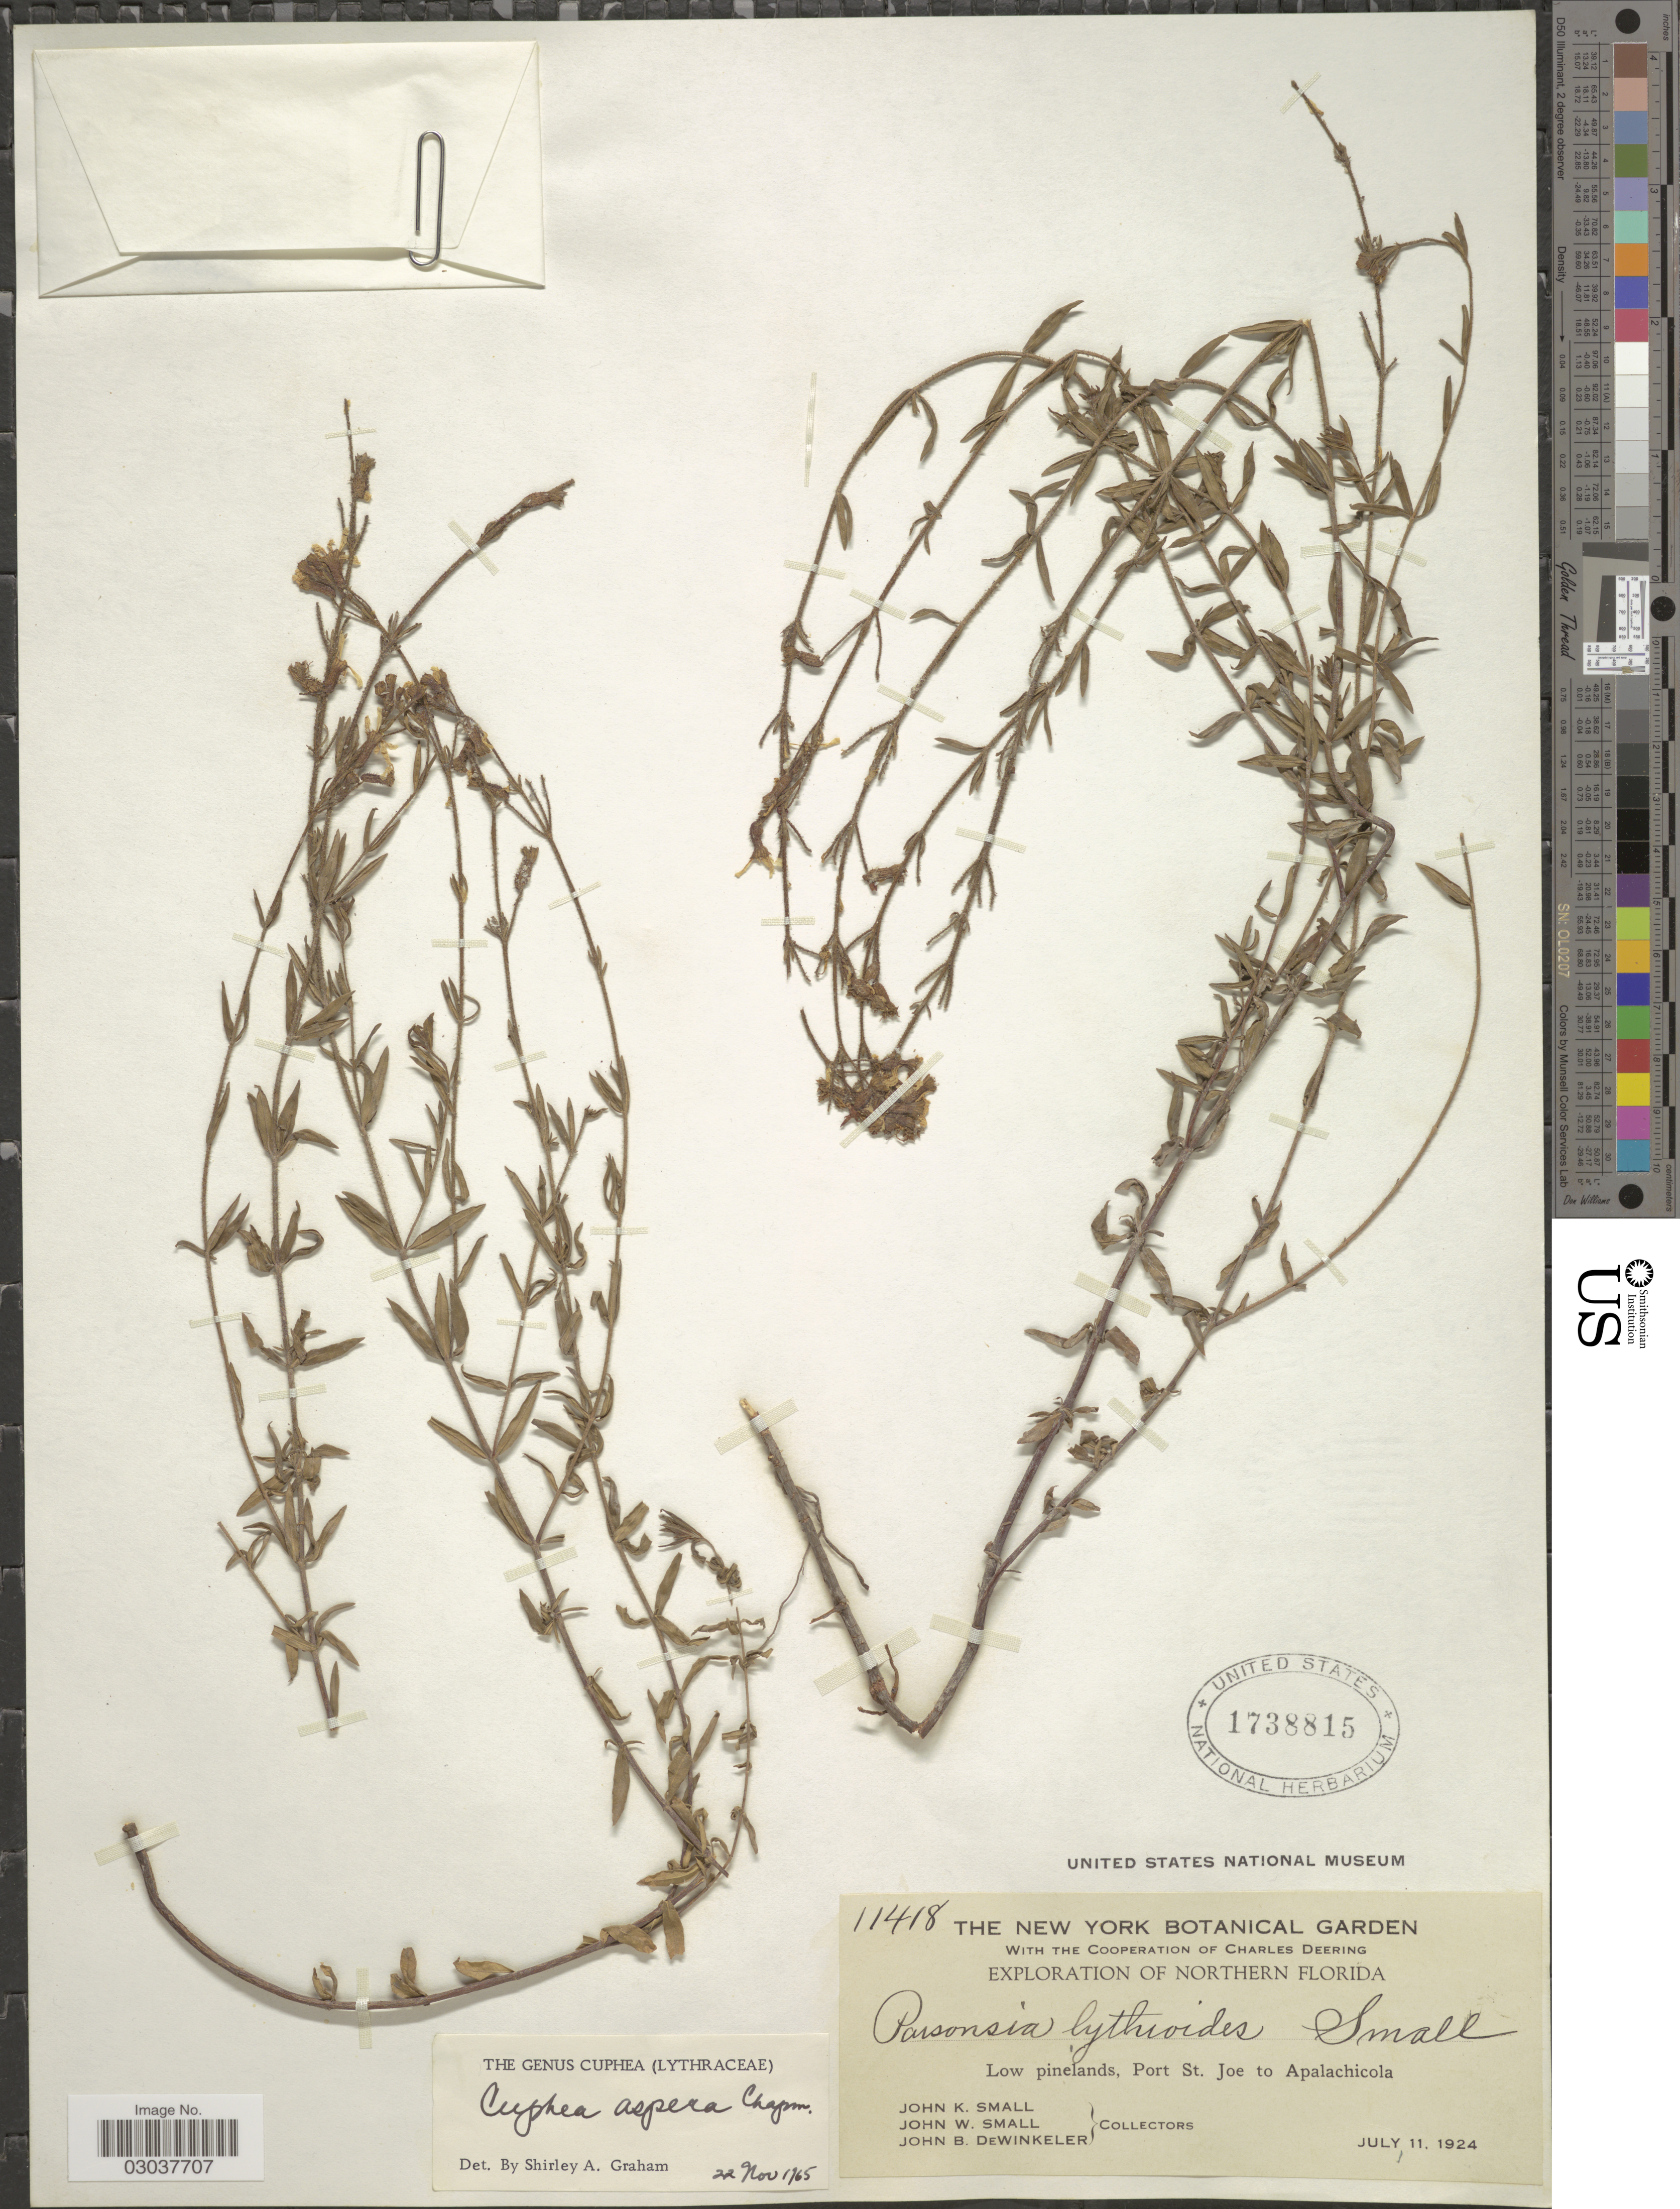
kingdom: Plantae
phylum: Tracheophyta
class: Magnoliopsida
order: Myrtales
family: Lythraceae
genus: Cuphea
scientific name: Cuphea aspera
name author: Chapm.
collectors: J. K. Small, J. Small & J. B. Dewinkeler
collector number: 11418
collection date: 1924-07-11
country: United States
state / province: Florida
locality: Northern Florida. Low pinelands, Port St. Joe to Apalachicola.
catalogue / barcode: US 1738815